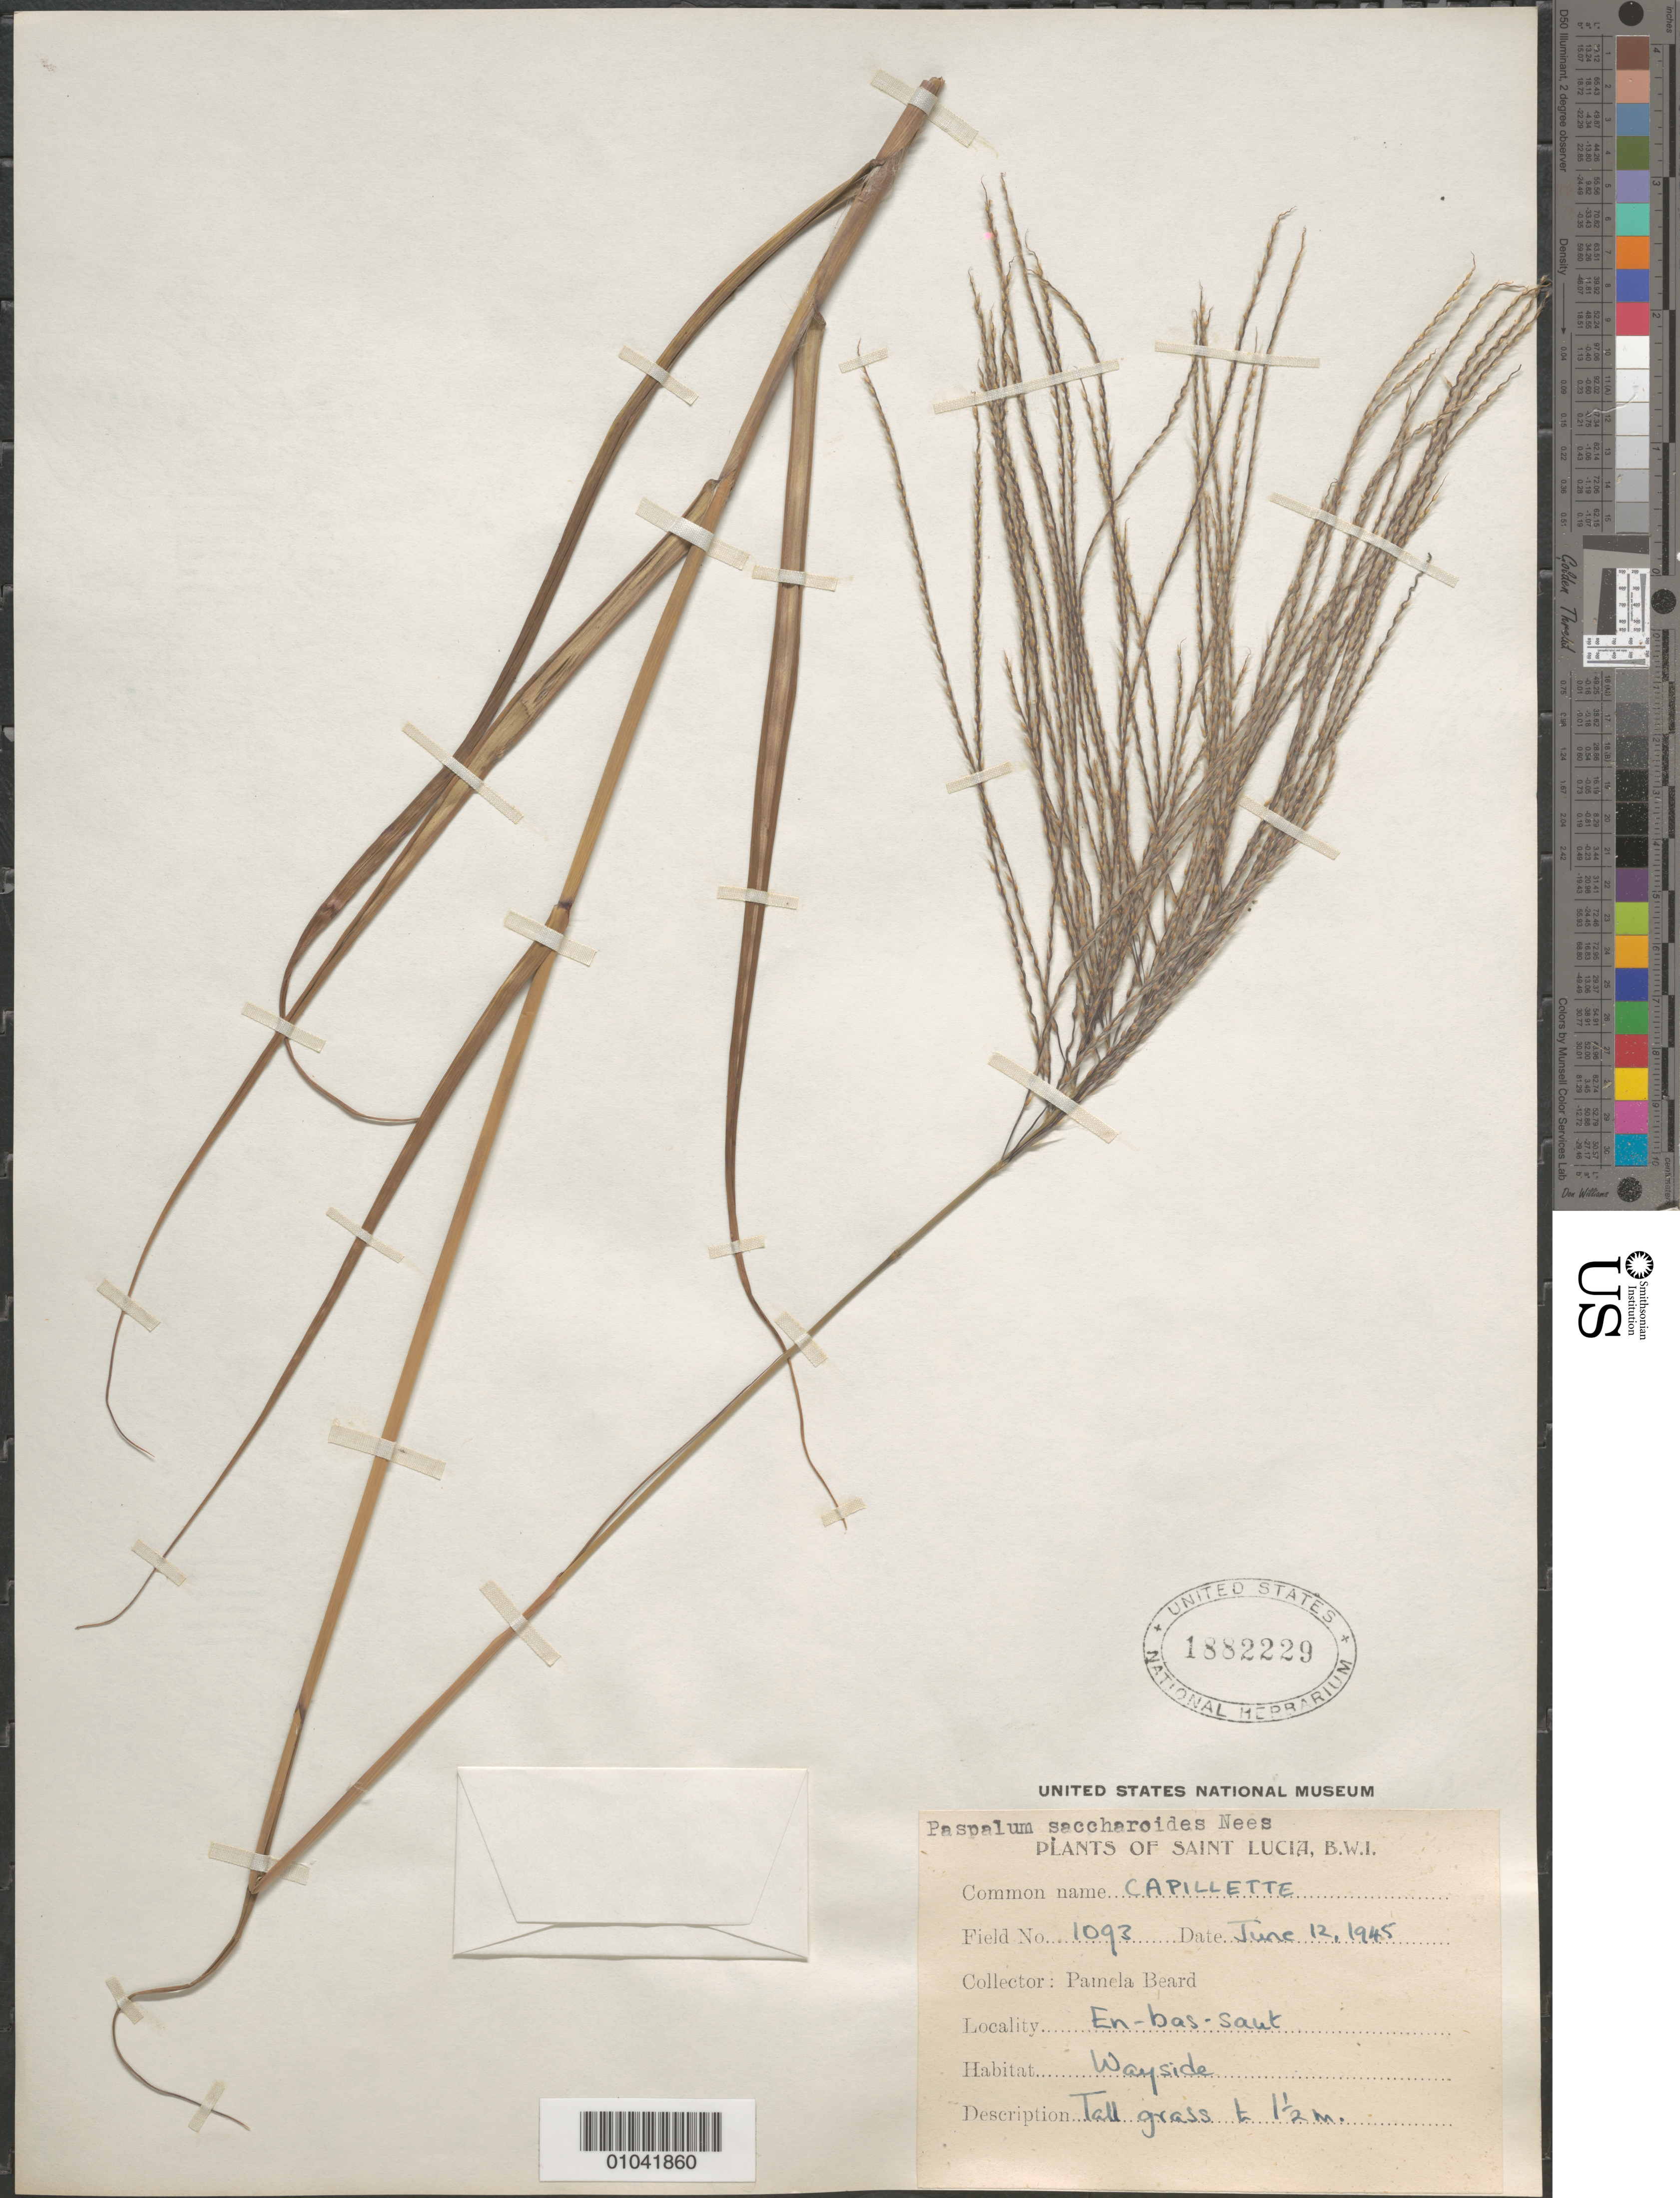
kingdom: Plantae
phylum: Tracheophyta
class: Liliopsida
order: Poales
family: Poaceae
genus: Paspalum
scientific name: Paspalum saccharoides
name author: Nees ex Trin.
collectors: P. Beard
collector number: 1093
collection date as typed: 12 Jun 1945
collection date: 1945-06-12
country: St. Lucia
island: St. Lucia I.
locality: En-bas-sant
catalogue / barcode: US 1882229